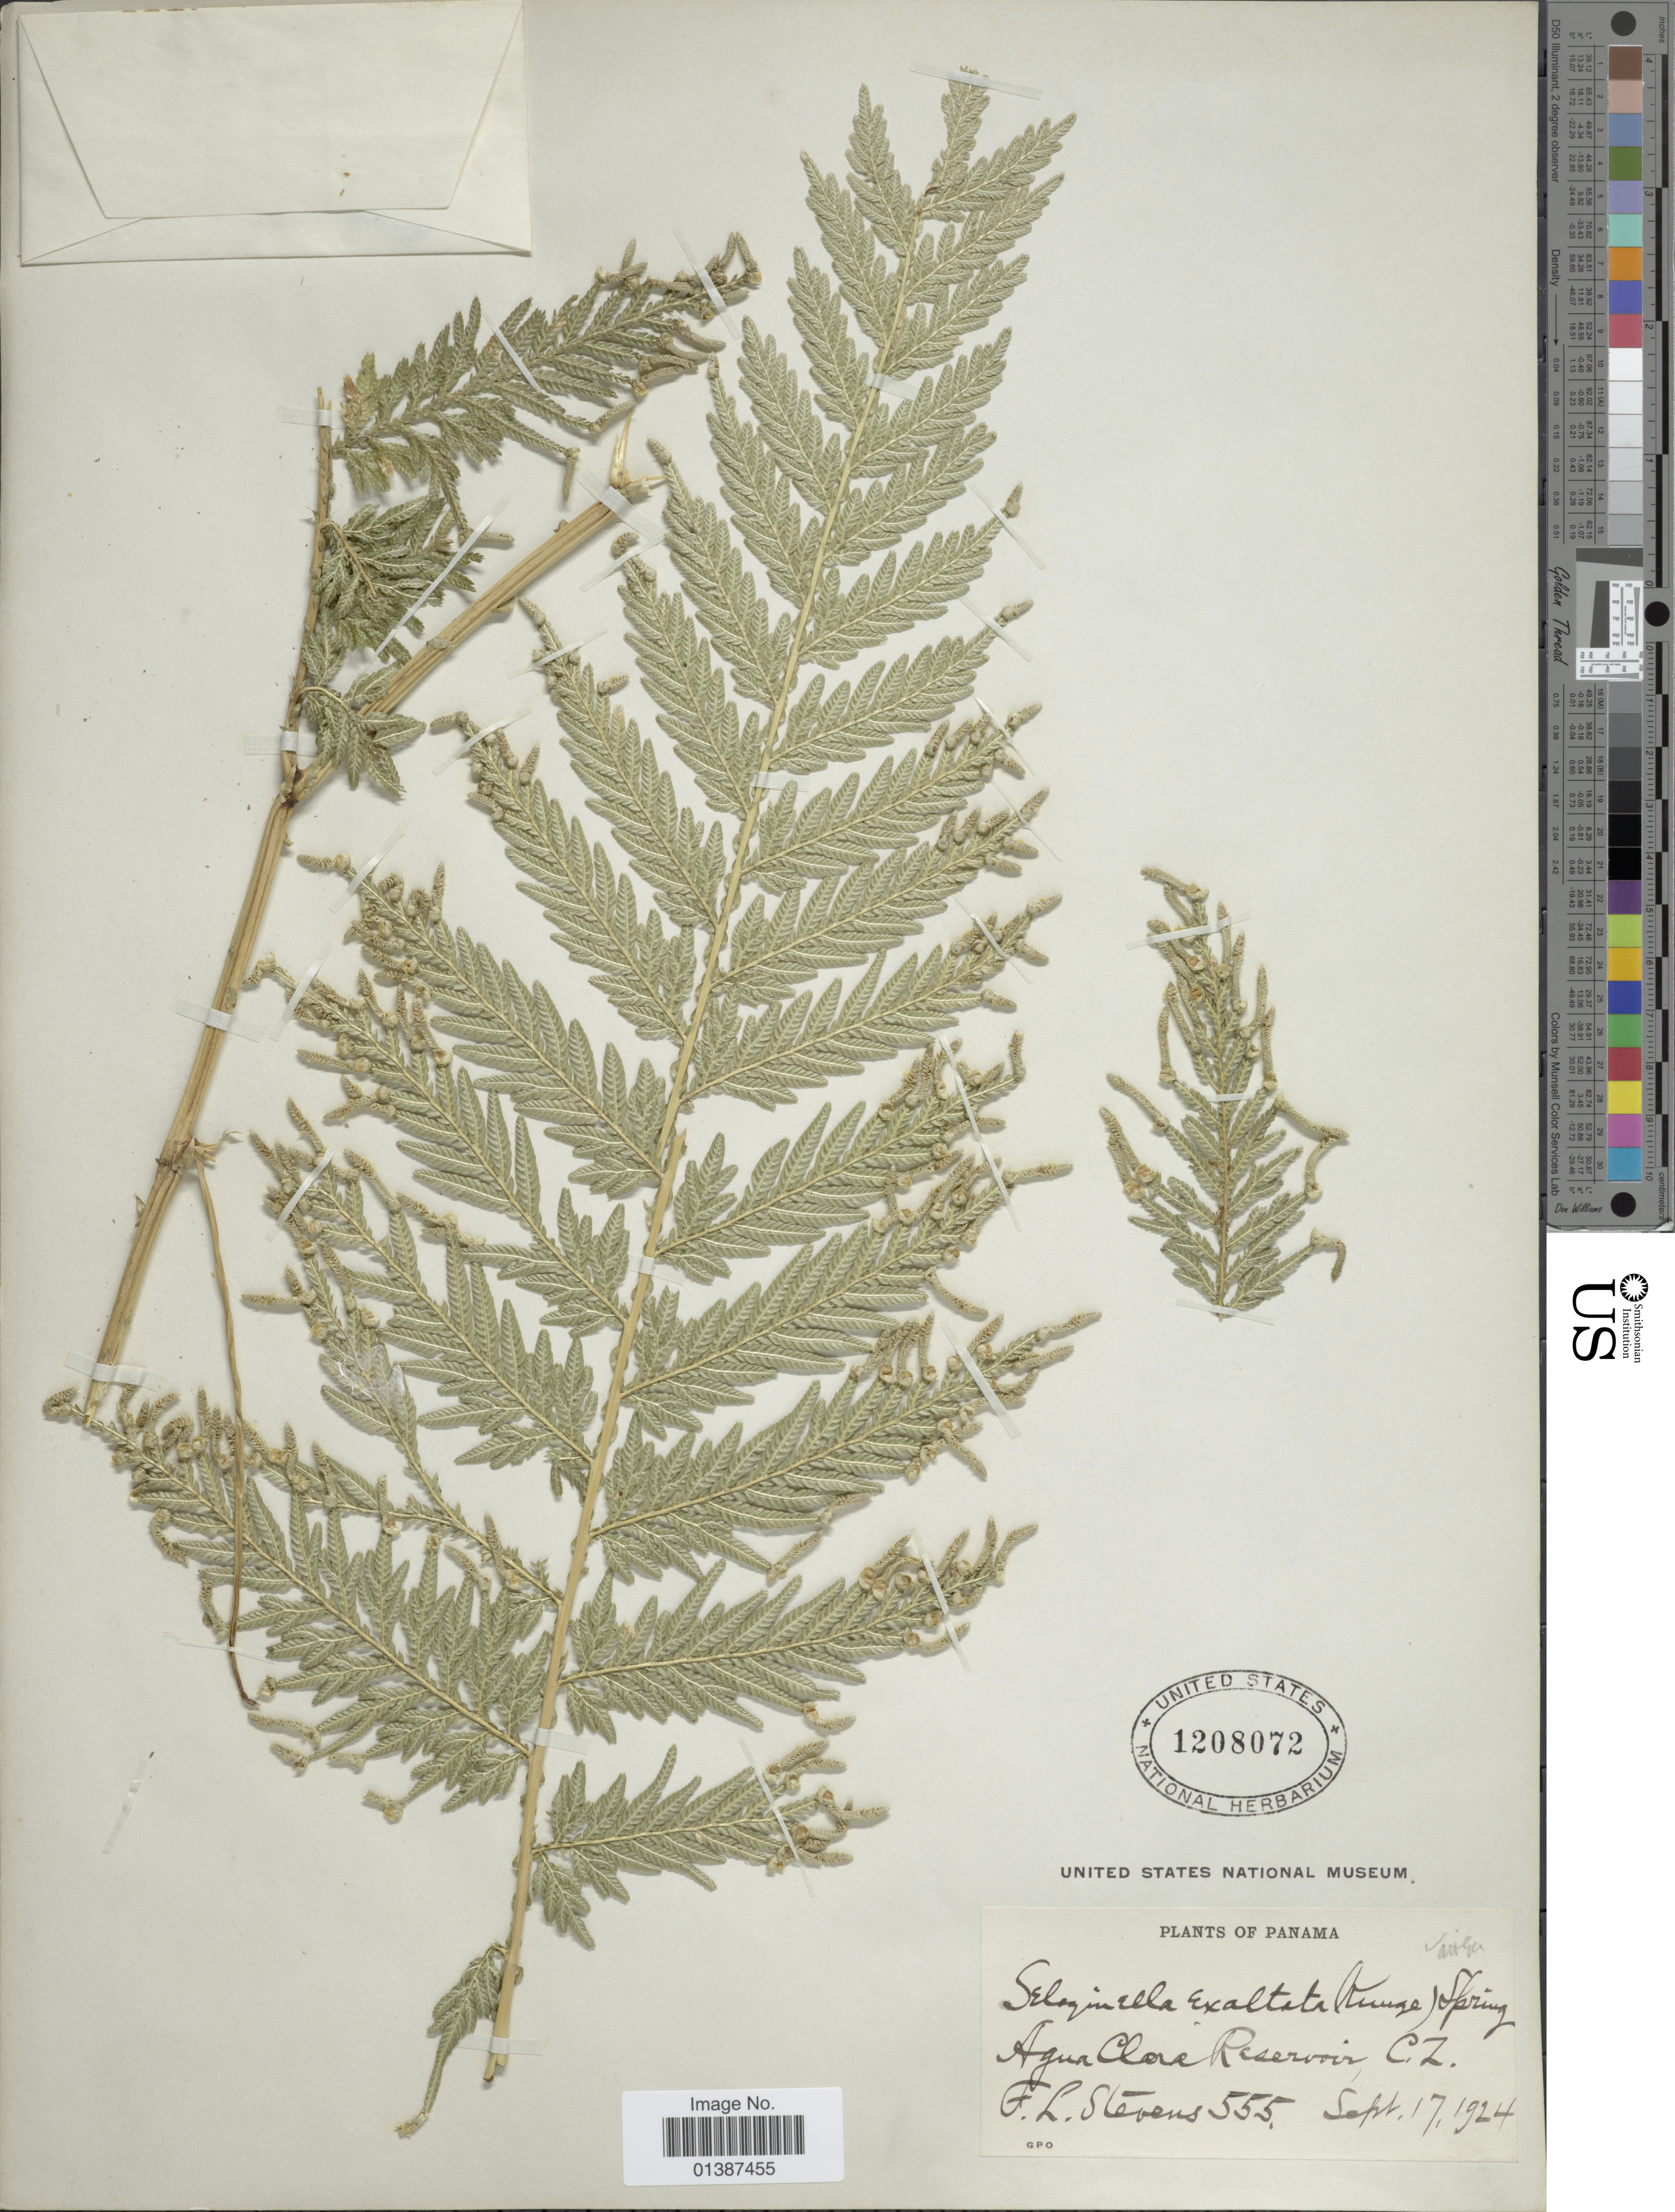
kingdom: Plantae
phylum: Tracheophyta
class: Lycopodiopsida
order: Selaginellales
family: Selaginellaceae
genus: Selaginella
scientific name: Selaginella exaltata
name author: (Kunze) Spring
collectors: F. L. Stevens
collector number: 555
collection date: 1924-09-17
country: Panama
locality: Agua Clara Reservoir, C.Z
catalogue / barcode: US 1208072